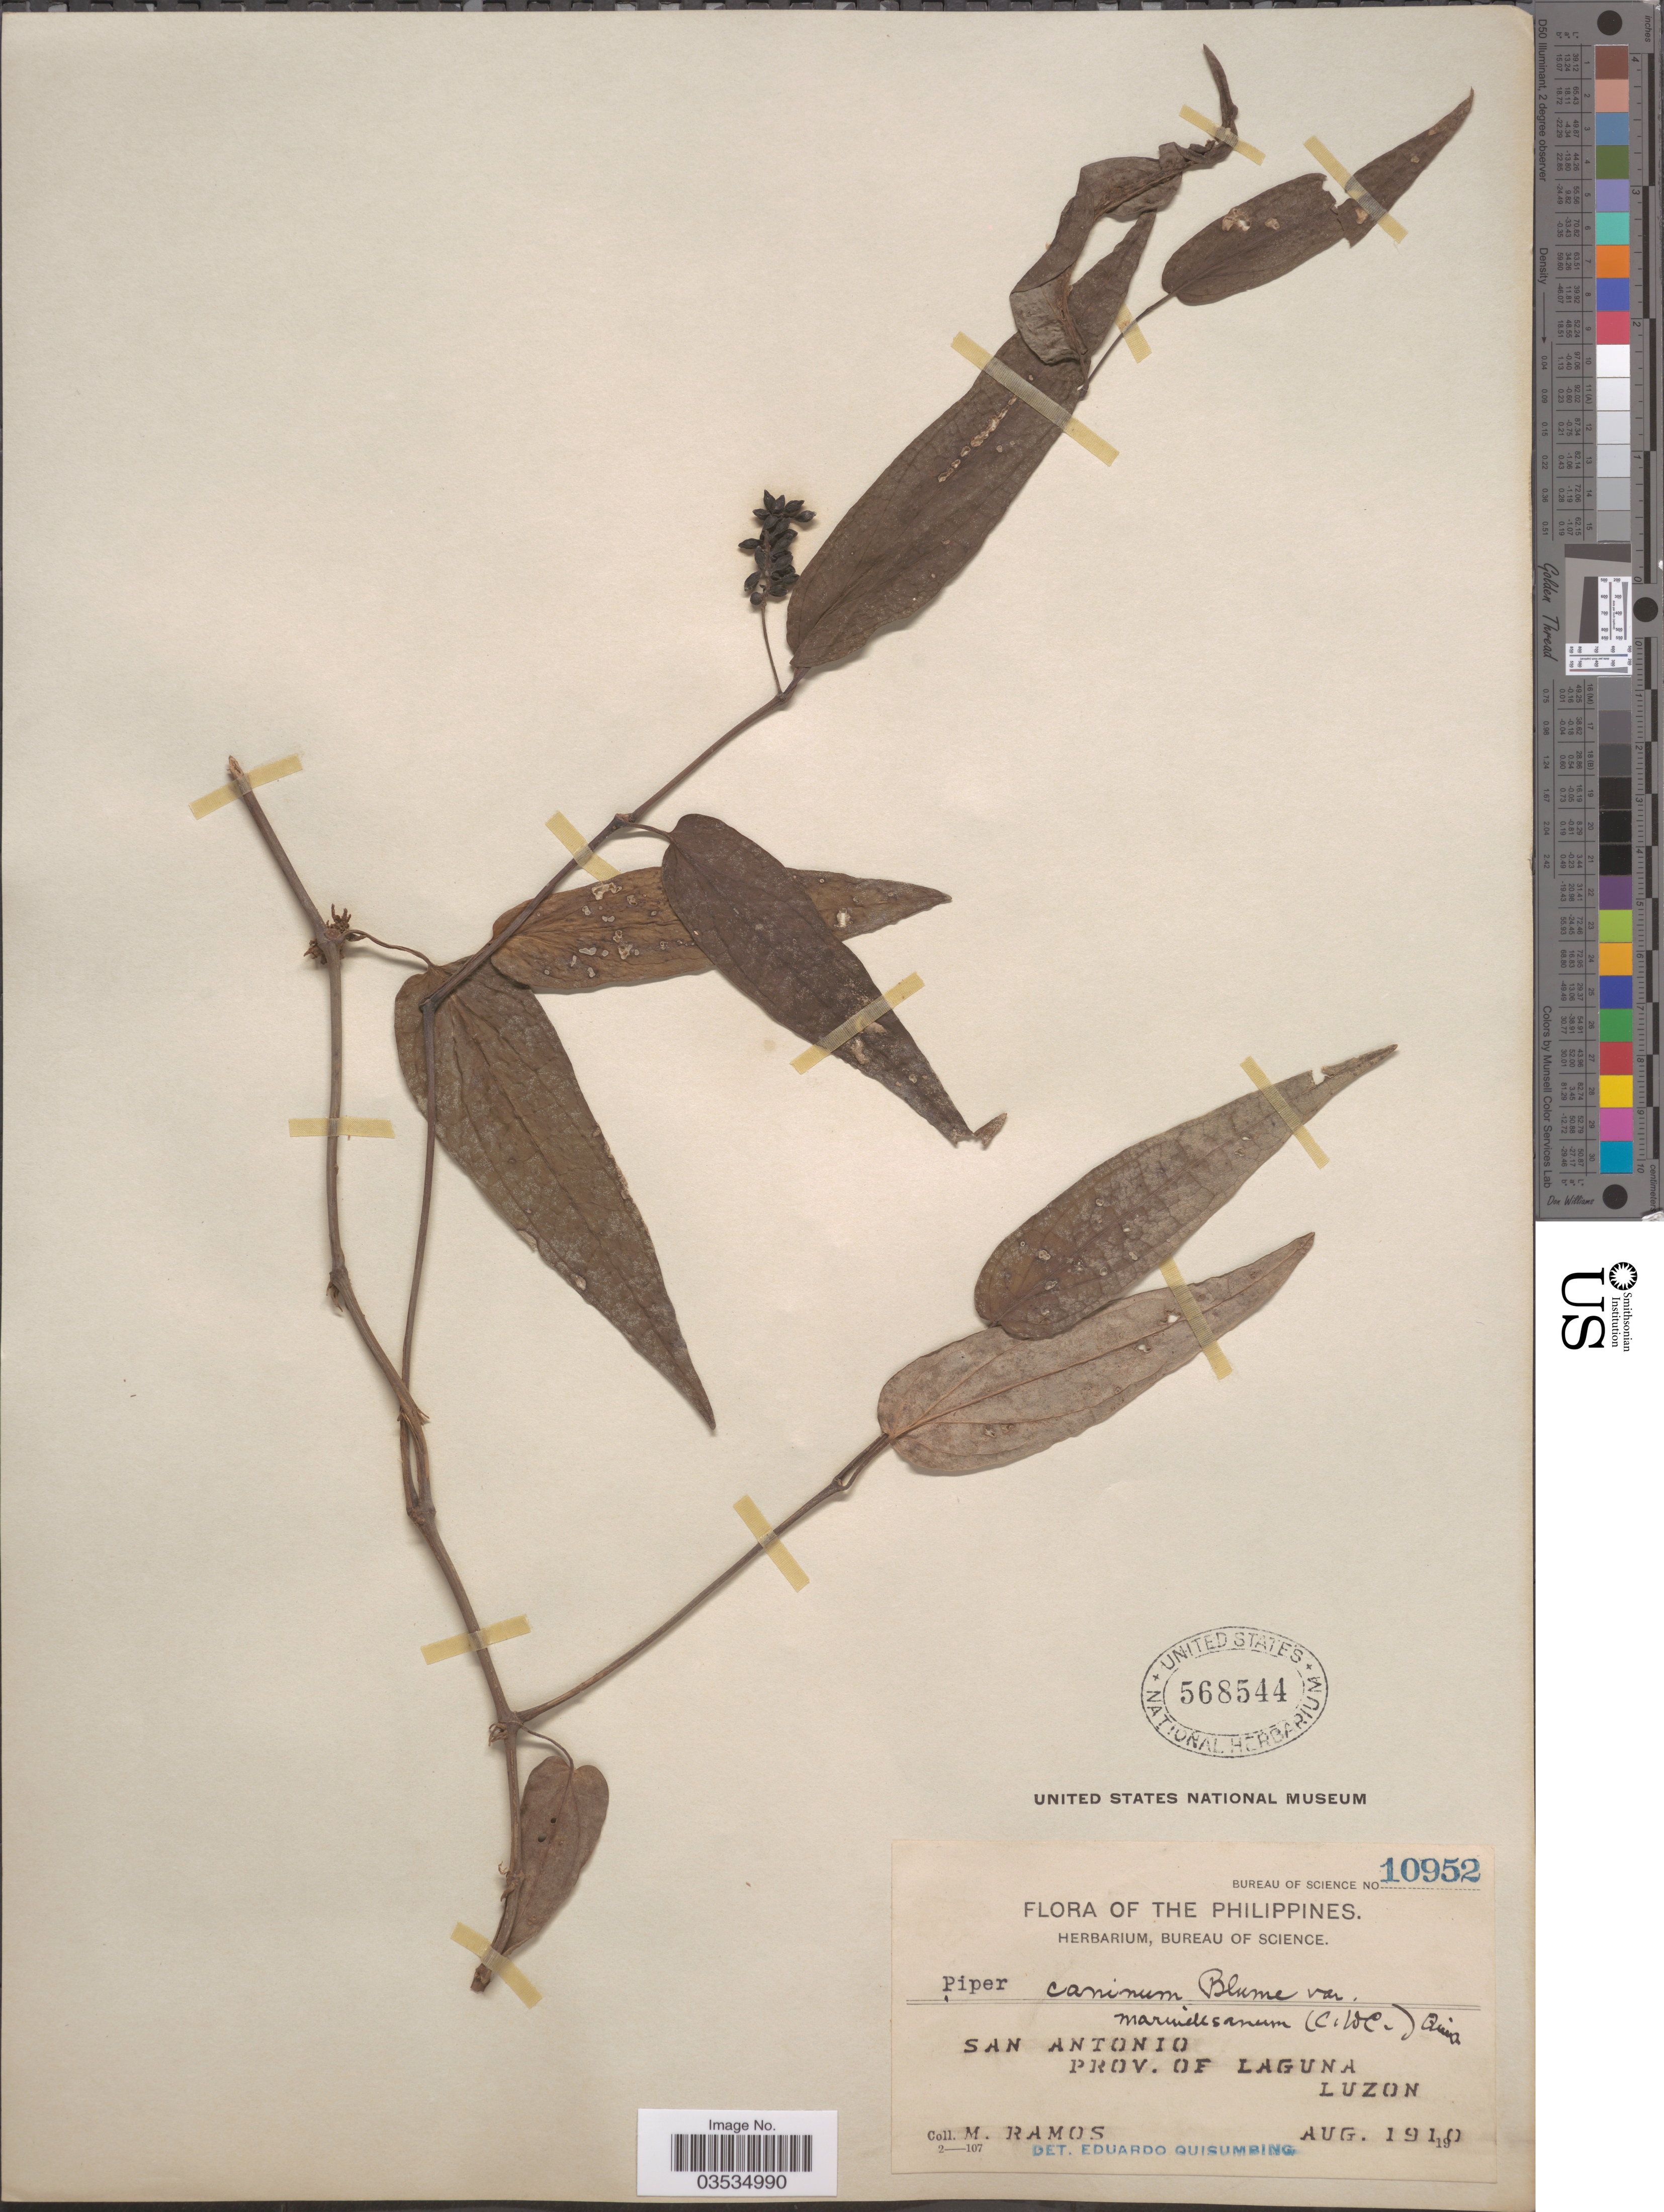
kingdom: Plantae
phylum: Tracheophyta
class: Magnoliopsida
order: Piperales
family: Piperaceae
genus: Piper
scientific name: Piper viminale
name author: Opiz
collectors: M. Ramos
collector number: Bureau of Science 10952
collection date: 1910-08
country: Philippines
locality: San Antonio. Prov. of Laguna. Luzon.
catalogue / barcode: US 568544